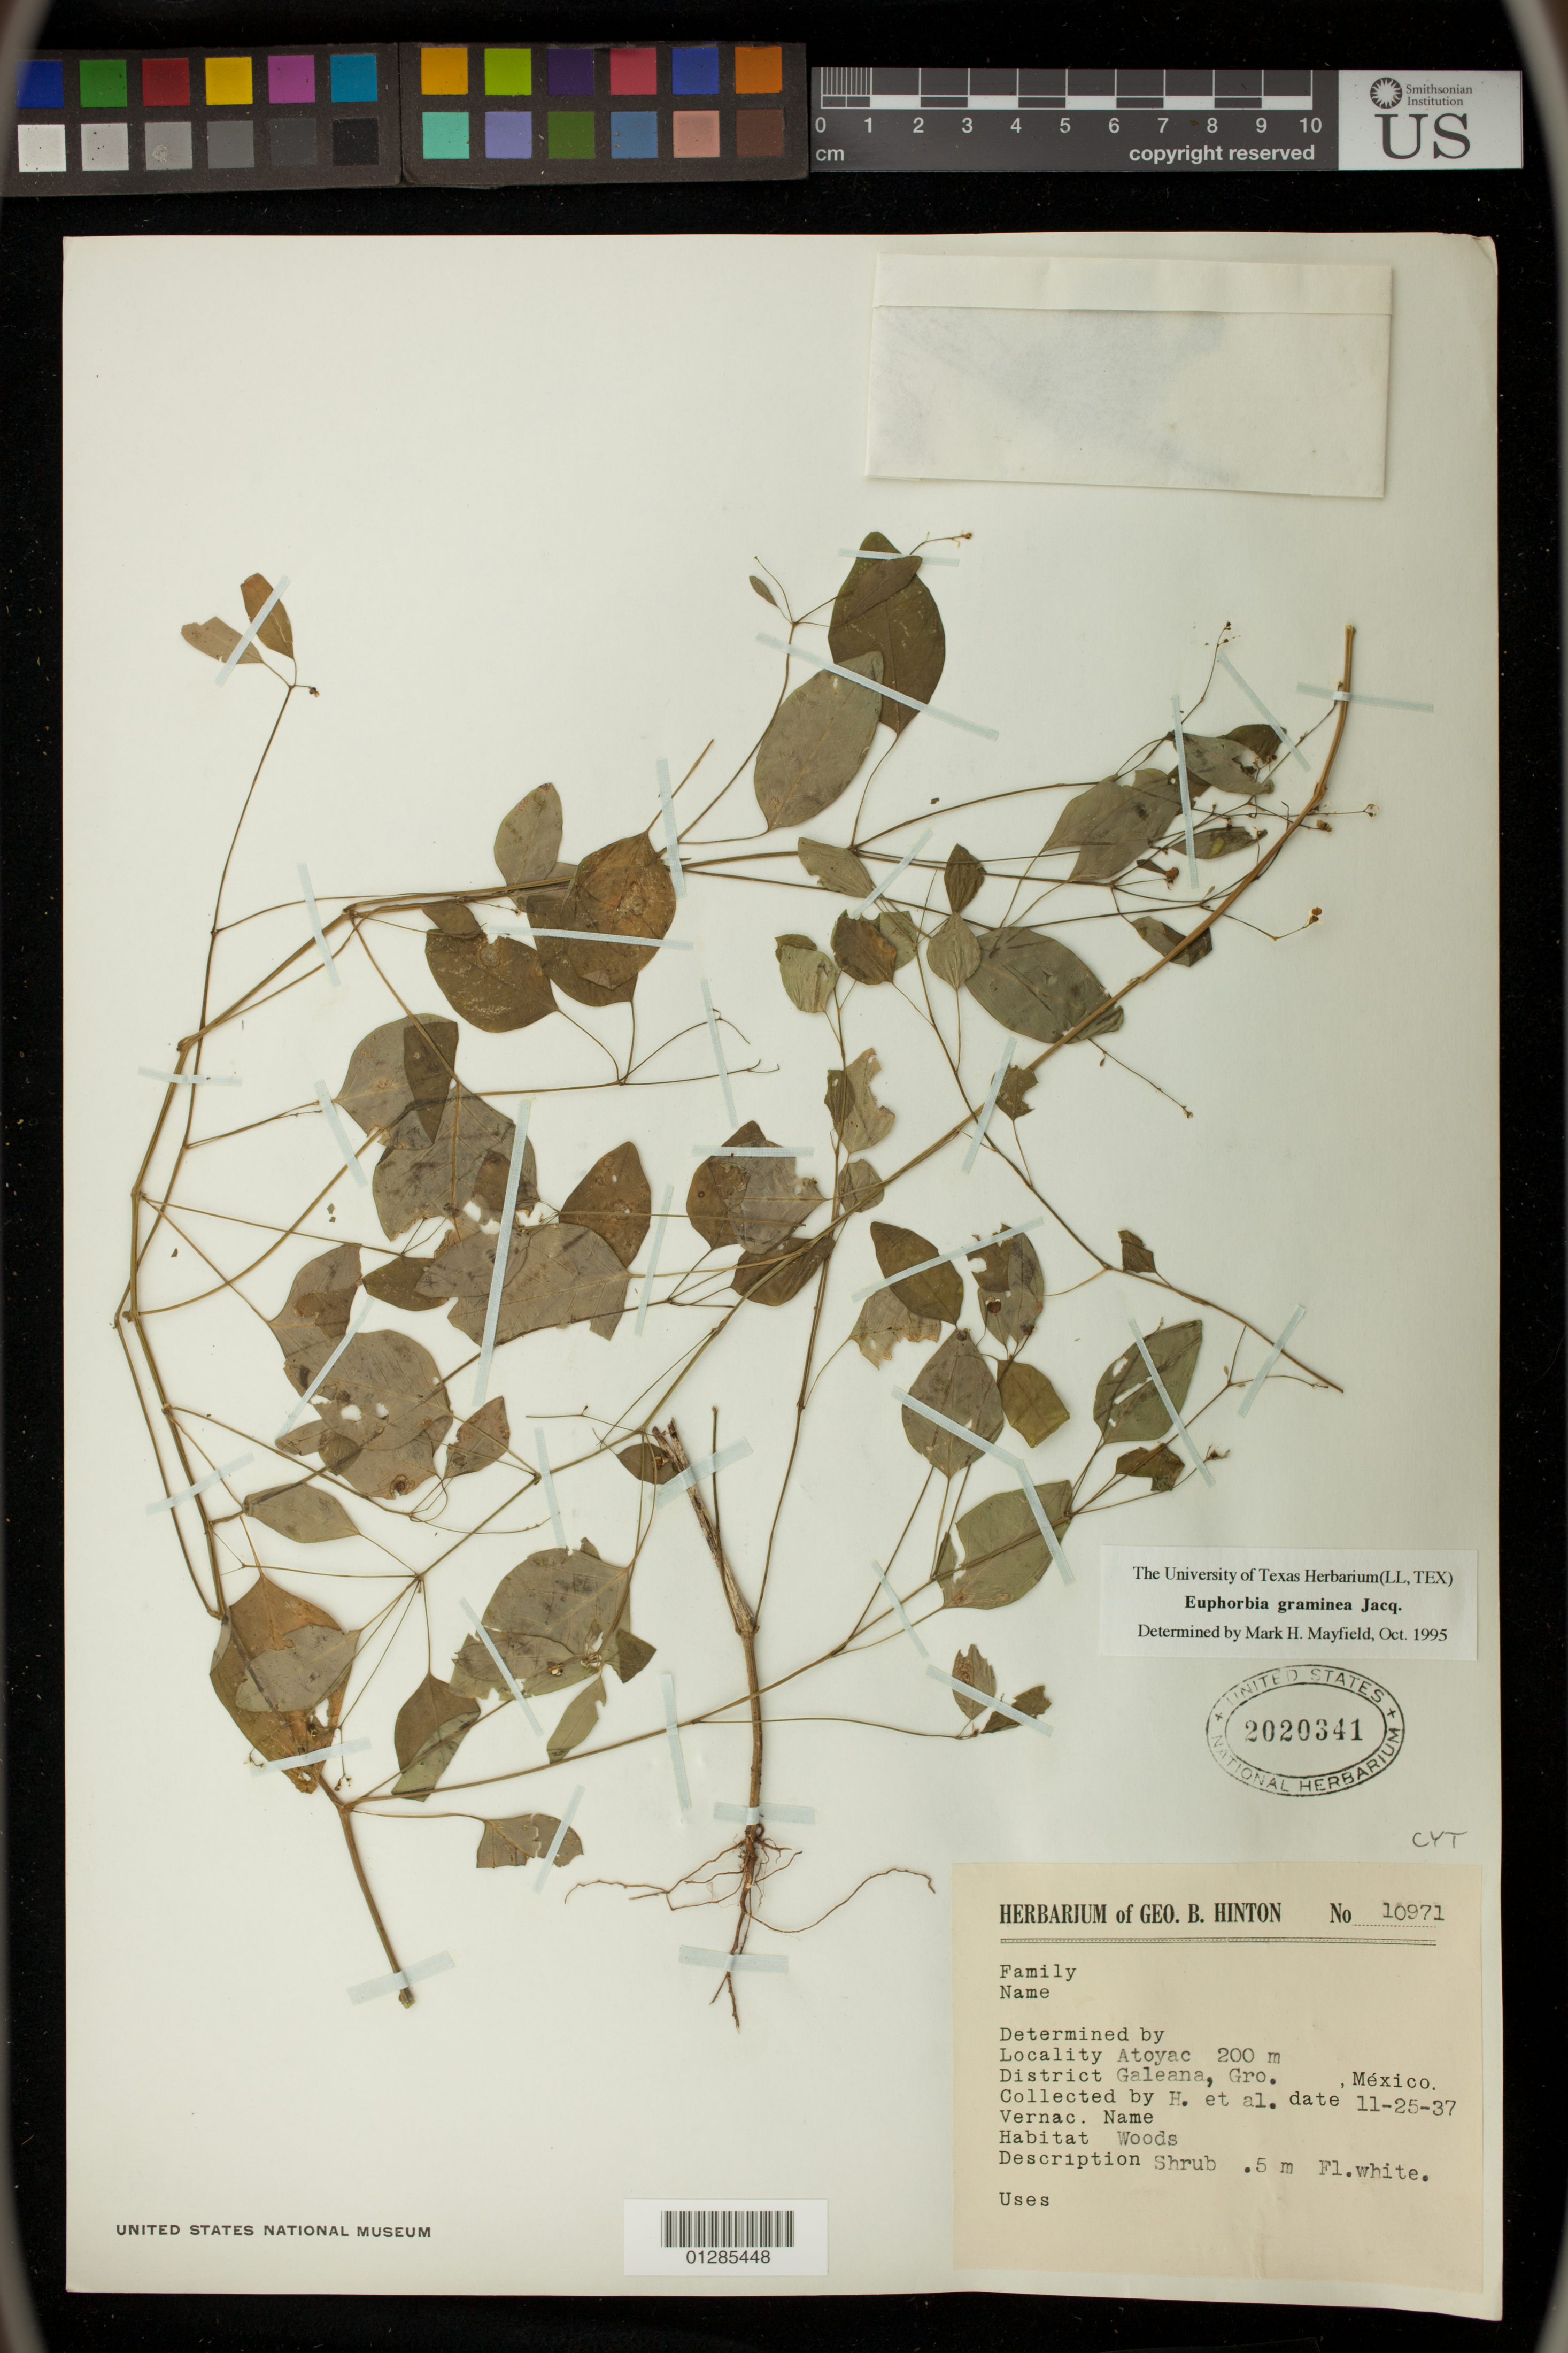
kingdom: Plantae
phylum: Tracheophyta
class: Magnoliopsida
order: Malpighiales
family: Euphorbiaceae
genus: Euphorbia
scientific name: Euphorbia graminea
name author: Jacq.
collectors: G. B. Hinton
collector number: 10971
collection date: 1937-11-25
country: Mexico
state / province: Guerrero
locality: Locality Atoyac,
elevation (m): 200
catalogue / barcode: US 2020341